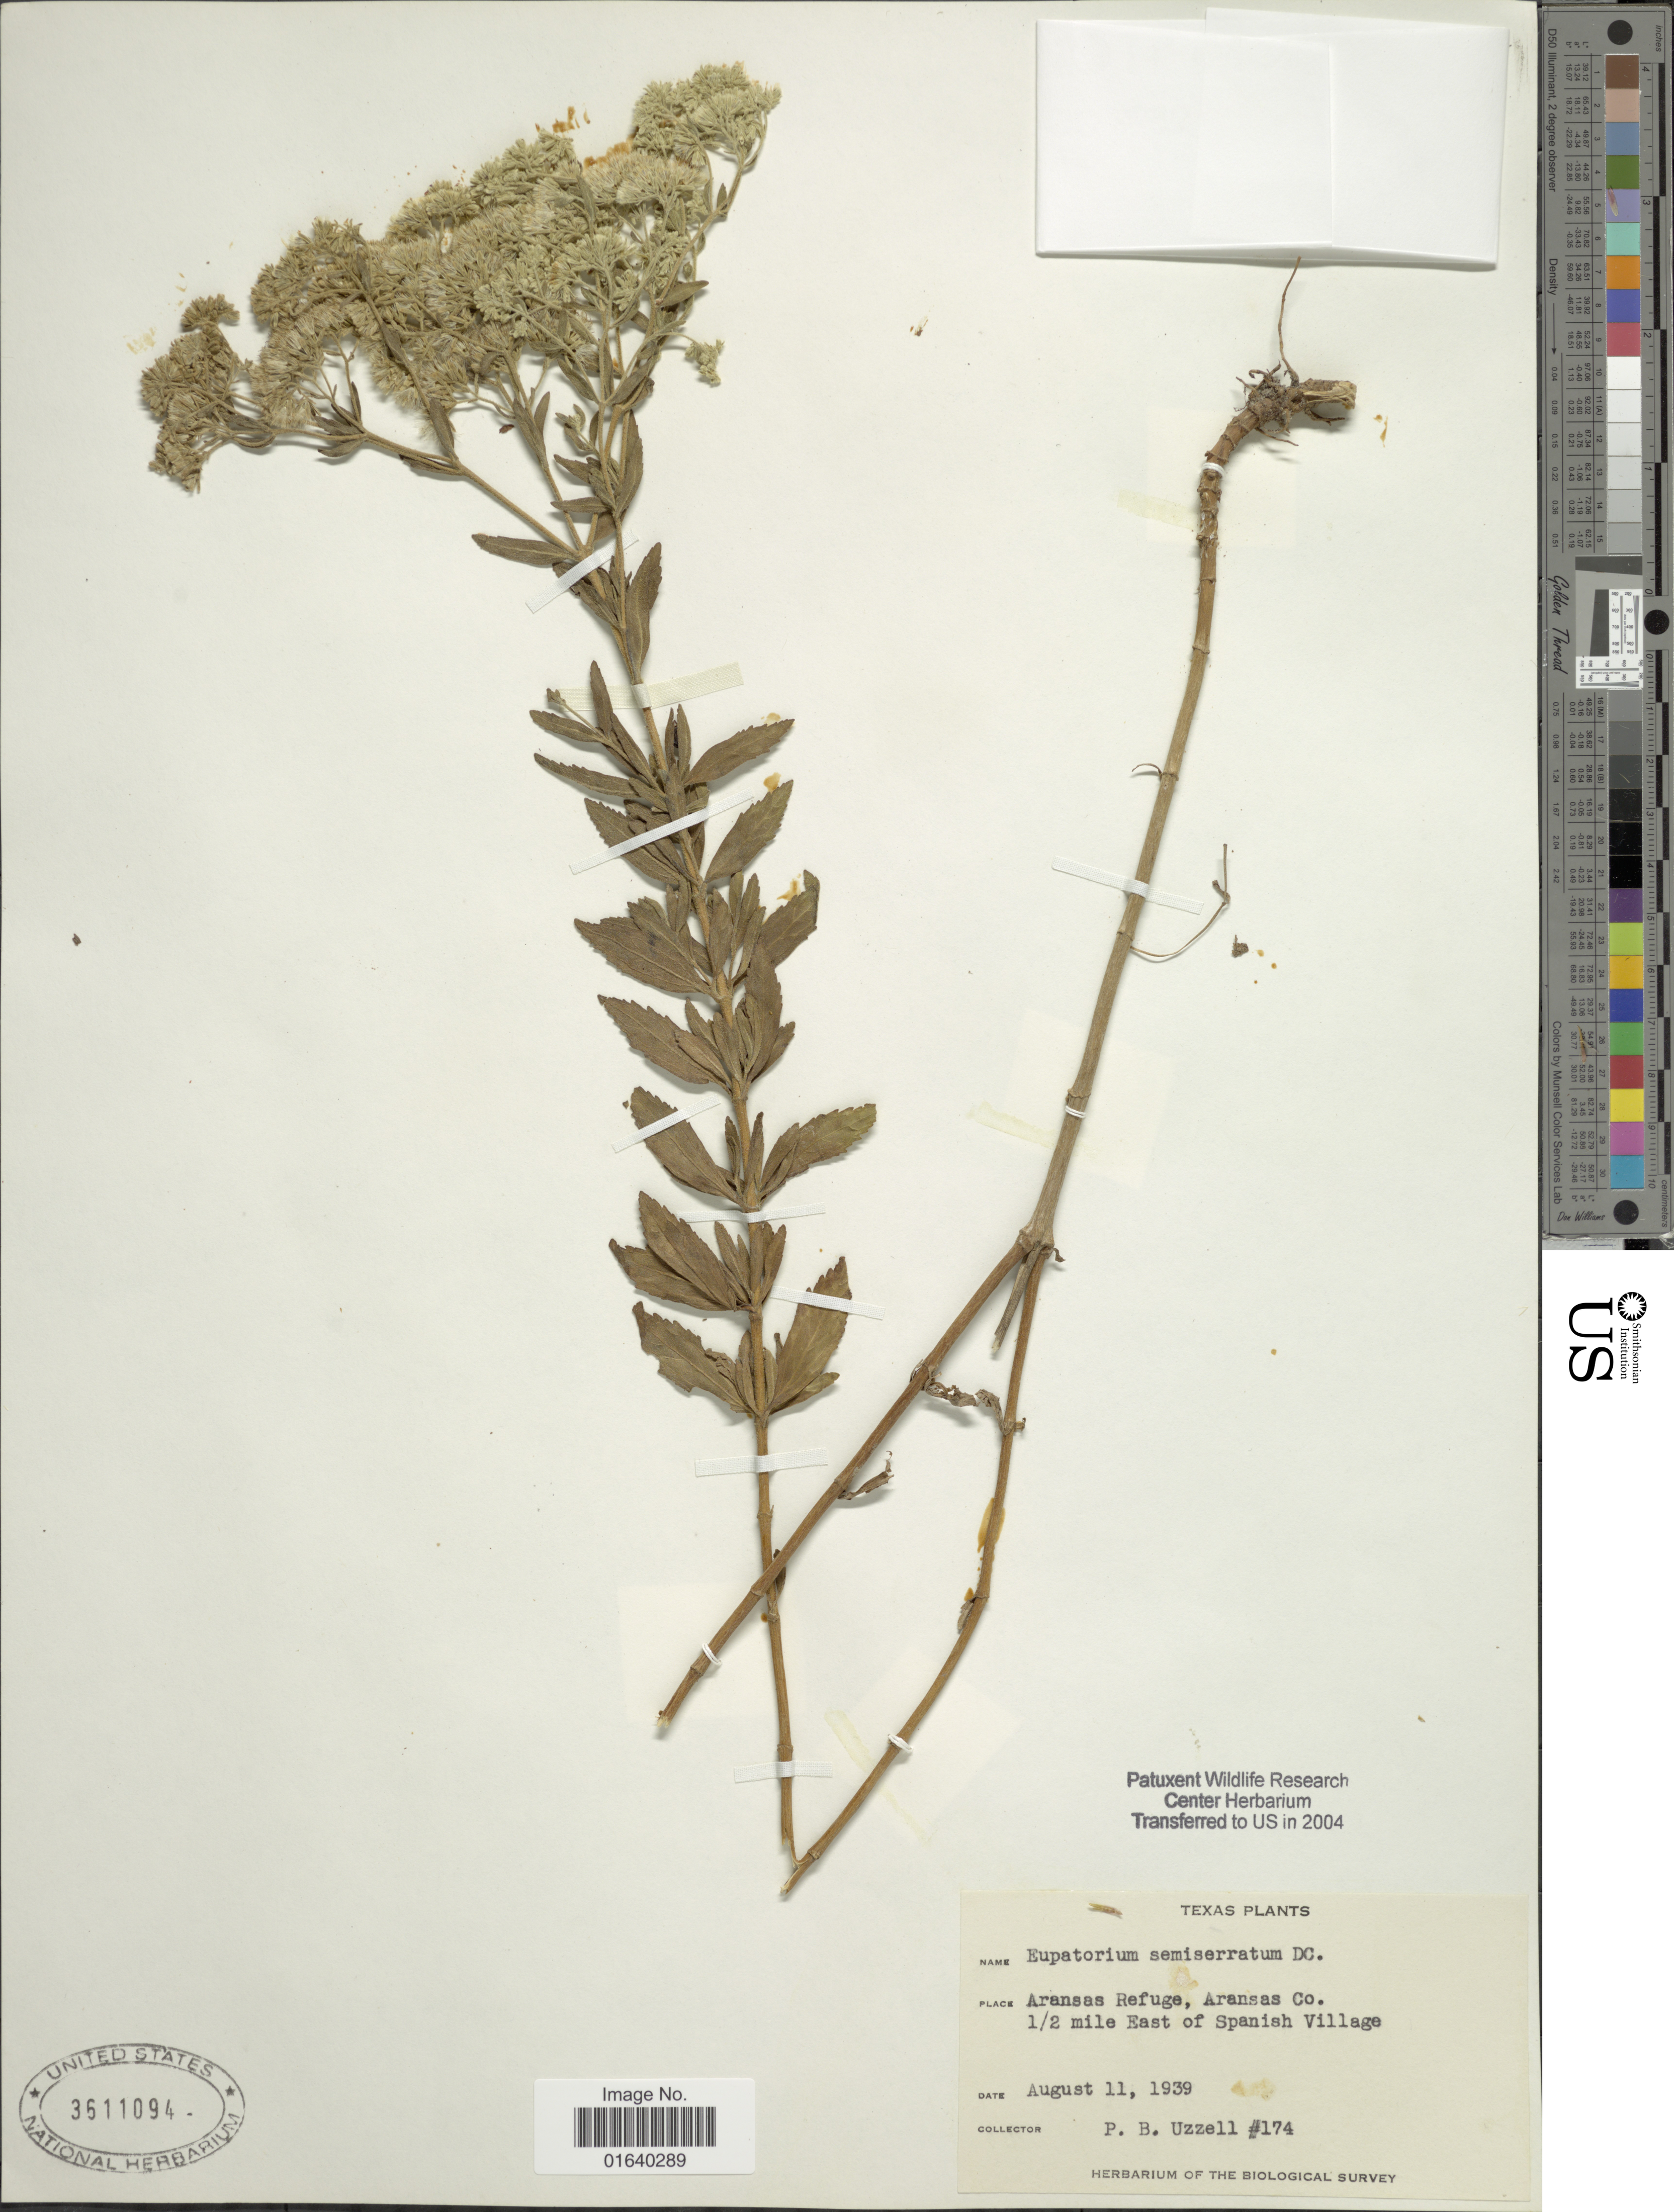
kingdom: Plantae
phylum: Tracheophyta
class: Magnoliopsida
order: Asterales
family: Asteraceae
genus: Eupatorium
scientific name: Eupatorium serotinum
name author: Michx.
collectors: P. Uzzell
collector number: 174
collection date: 1939-08-11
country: United States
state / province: Texas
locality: Aransas refuge, Aransas Co. 1/2 mile East of Spanish Village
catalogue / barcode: US 3611094